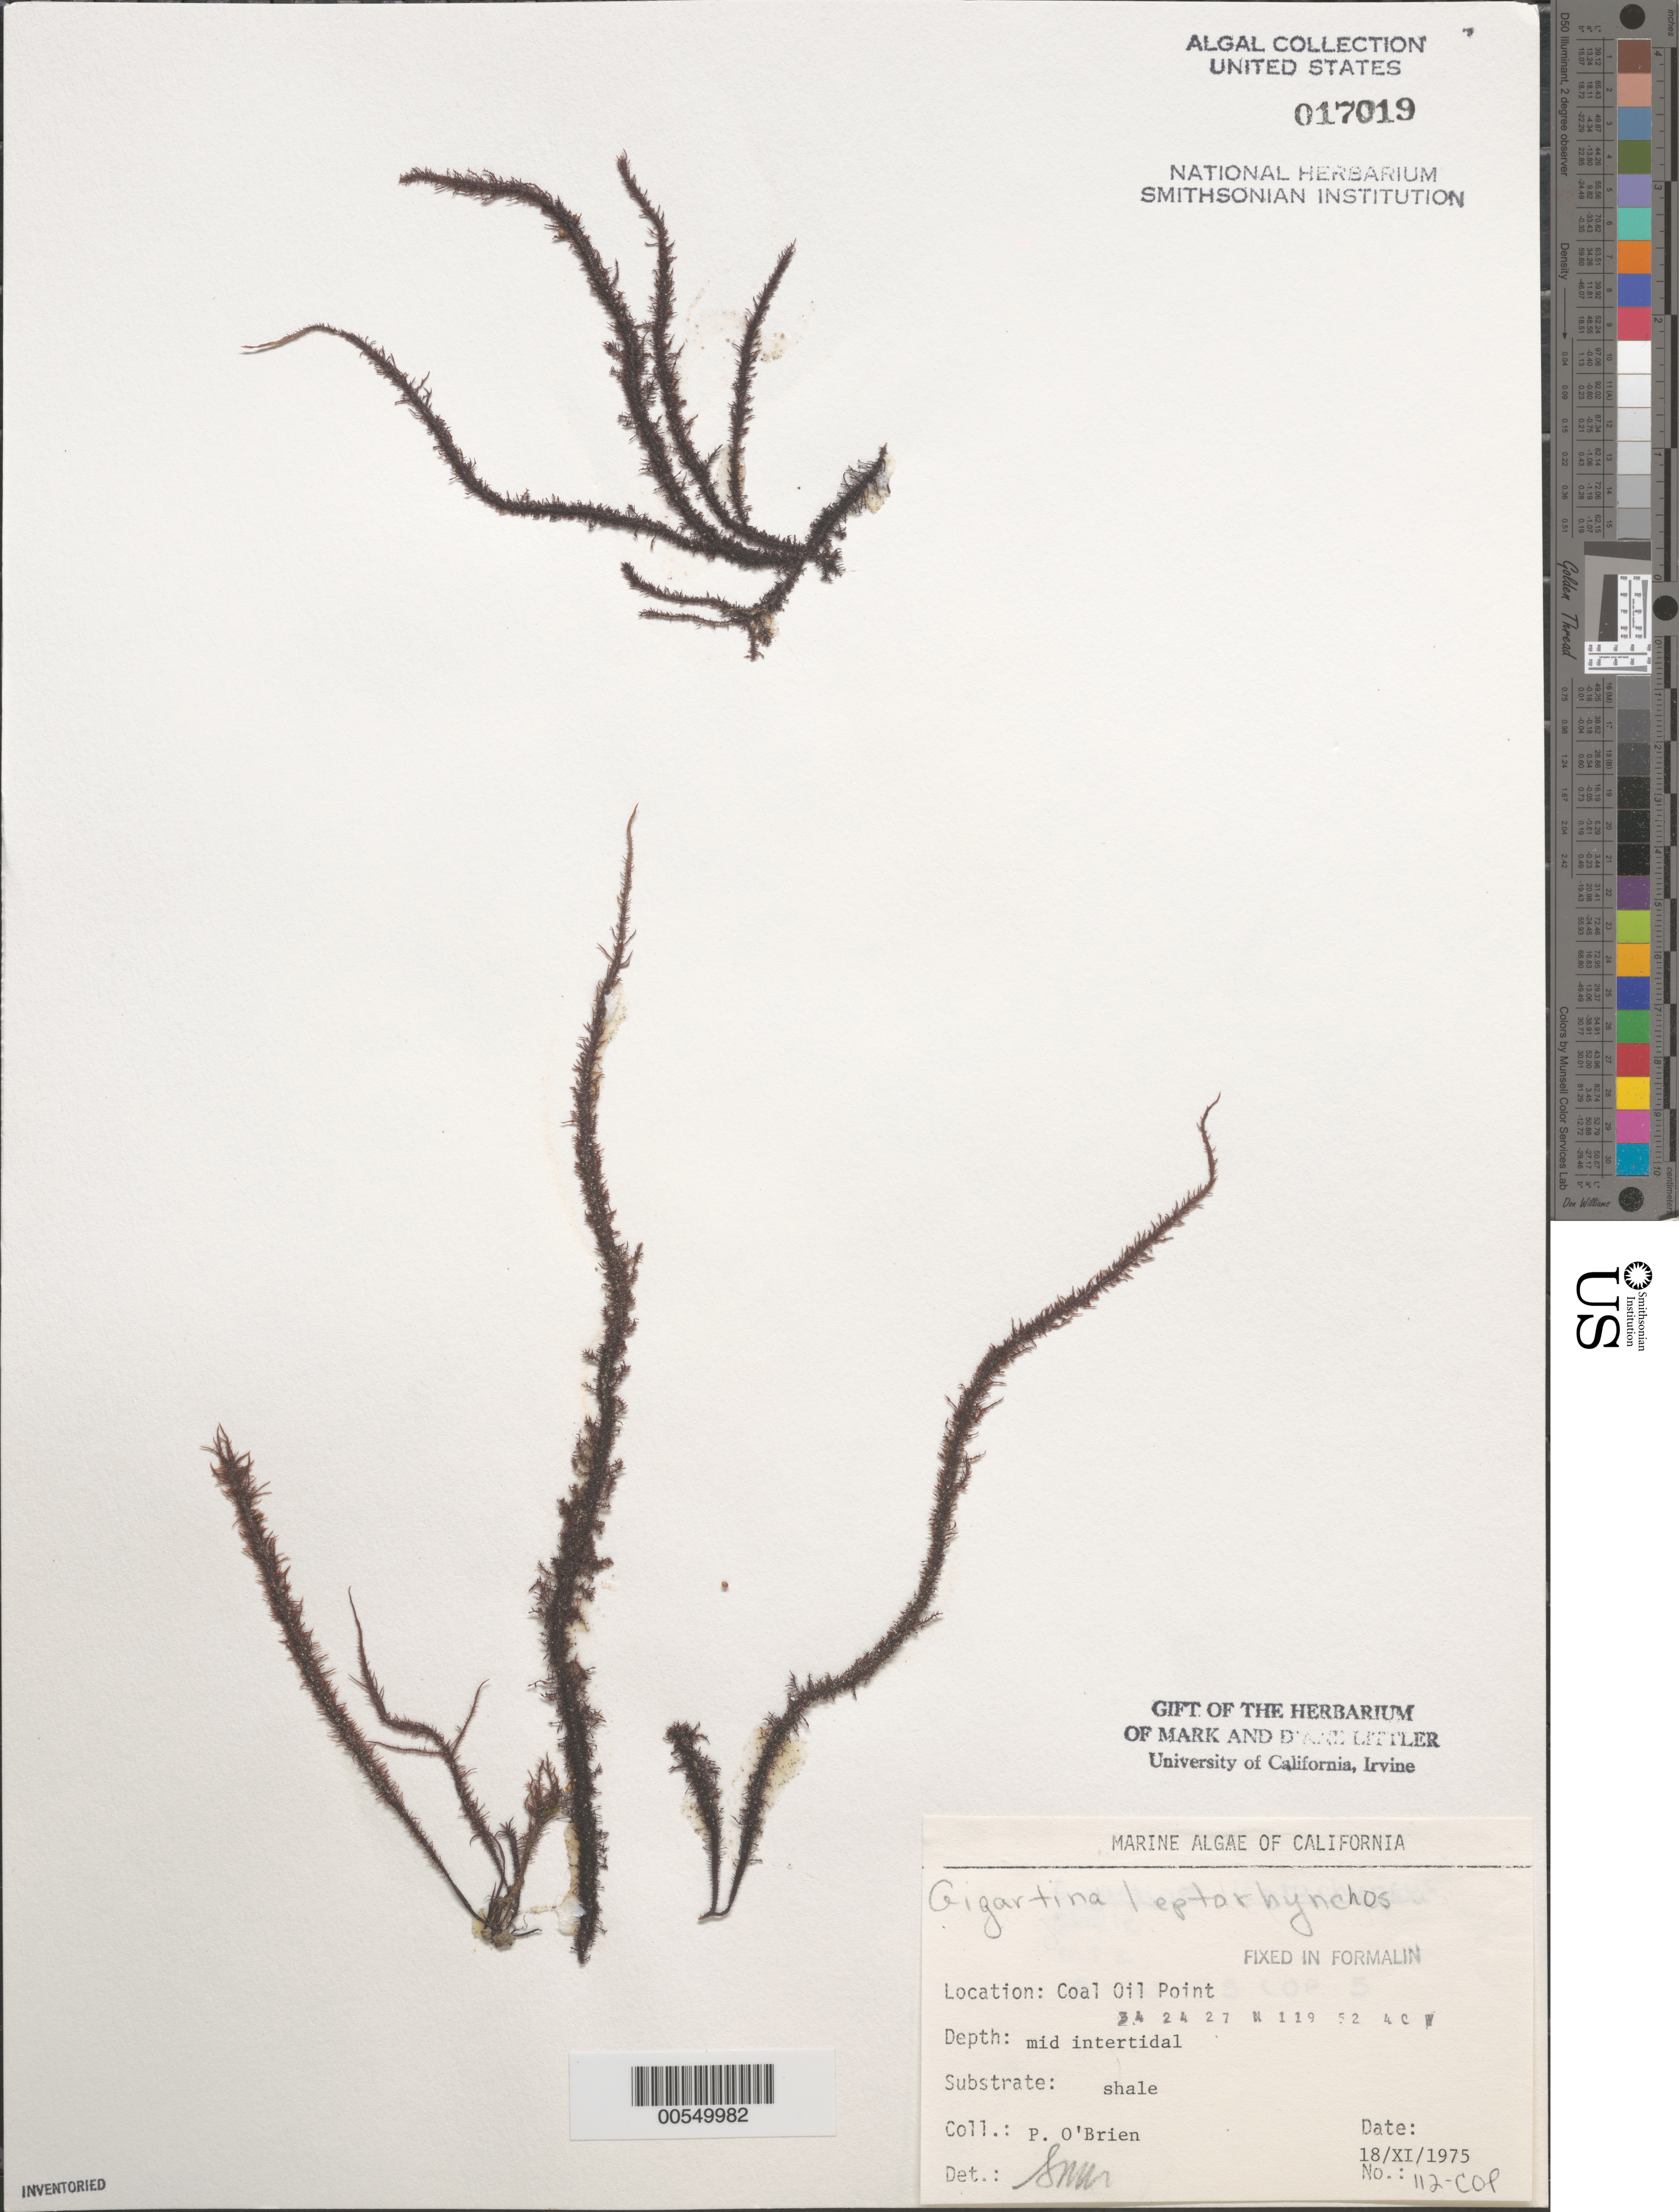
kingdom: Plantae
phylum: Rhodophyta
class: Florideophyceae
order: Gigartinales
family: Gigartinaceae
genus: Mazzaella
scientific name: Mazzaella leptorhynchos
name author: (J. Agardh) Leister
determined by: Algae name updating Project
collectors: P. O'Brien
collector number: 112-cop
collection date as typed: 18 Nov 1975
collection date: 1975-11-18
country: United States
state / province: California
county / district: Santa Barbara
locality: Coal Oil Point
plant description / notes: BLM-SOCALBIGHT Rocky Intertidal Survey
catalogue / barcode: US 17019